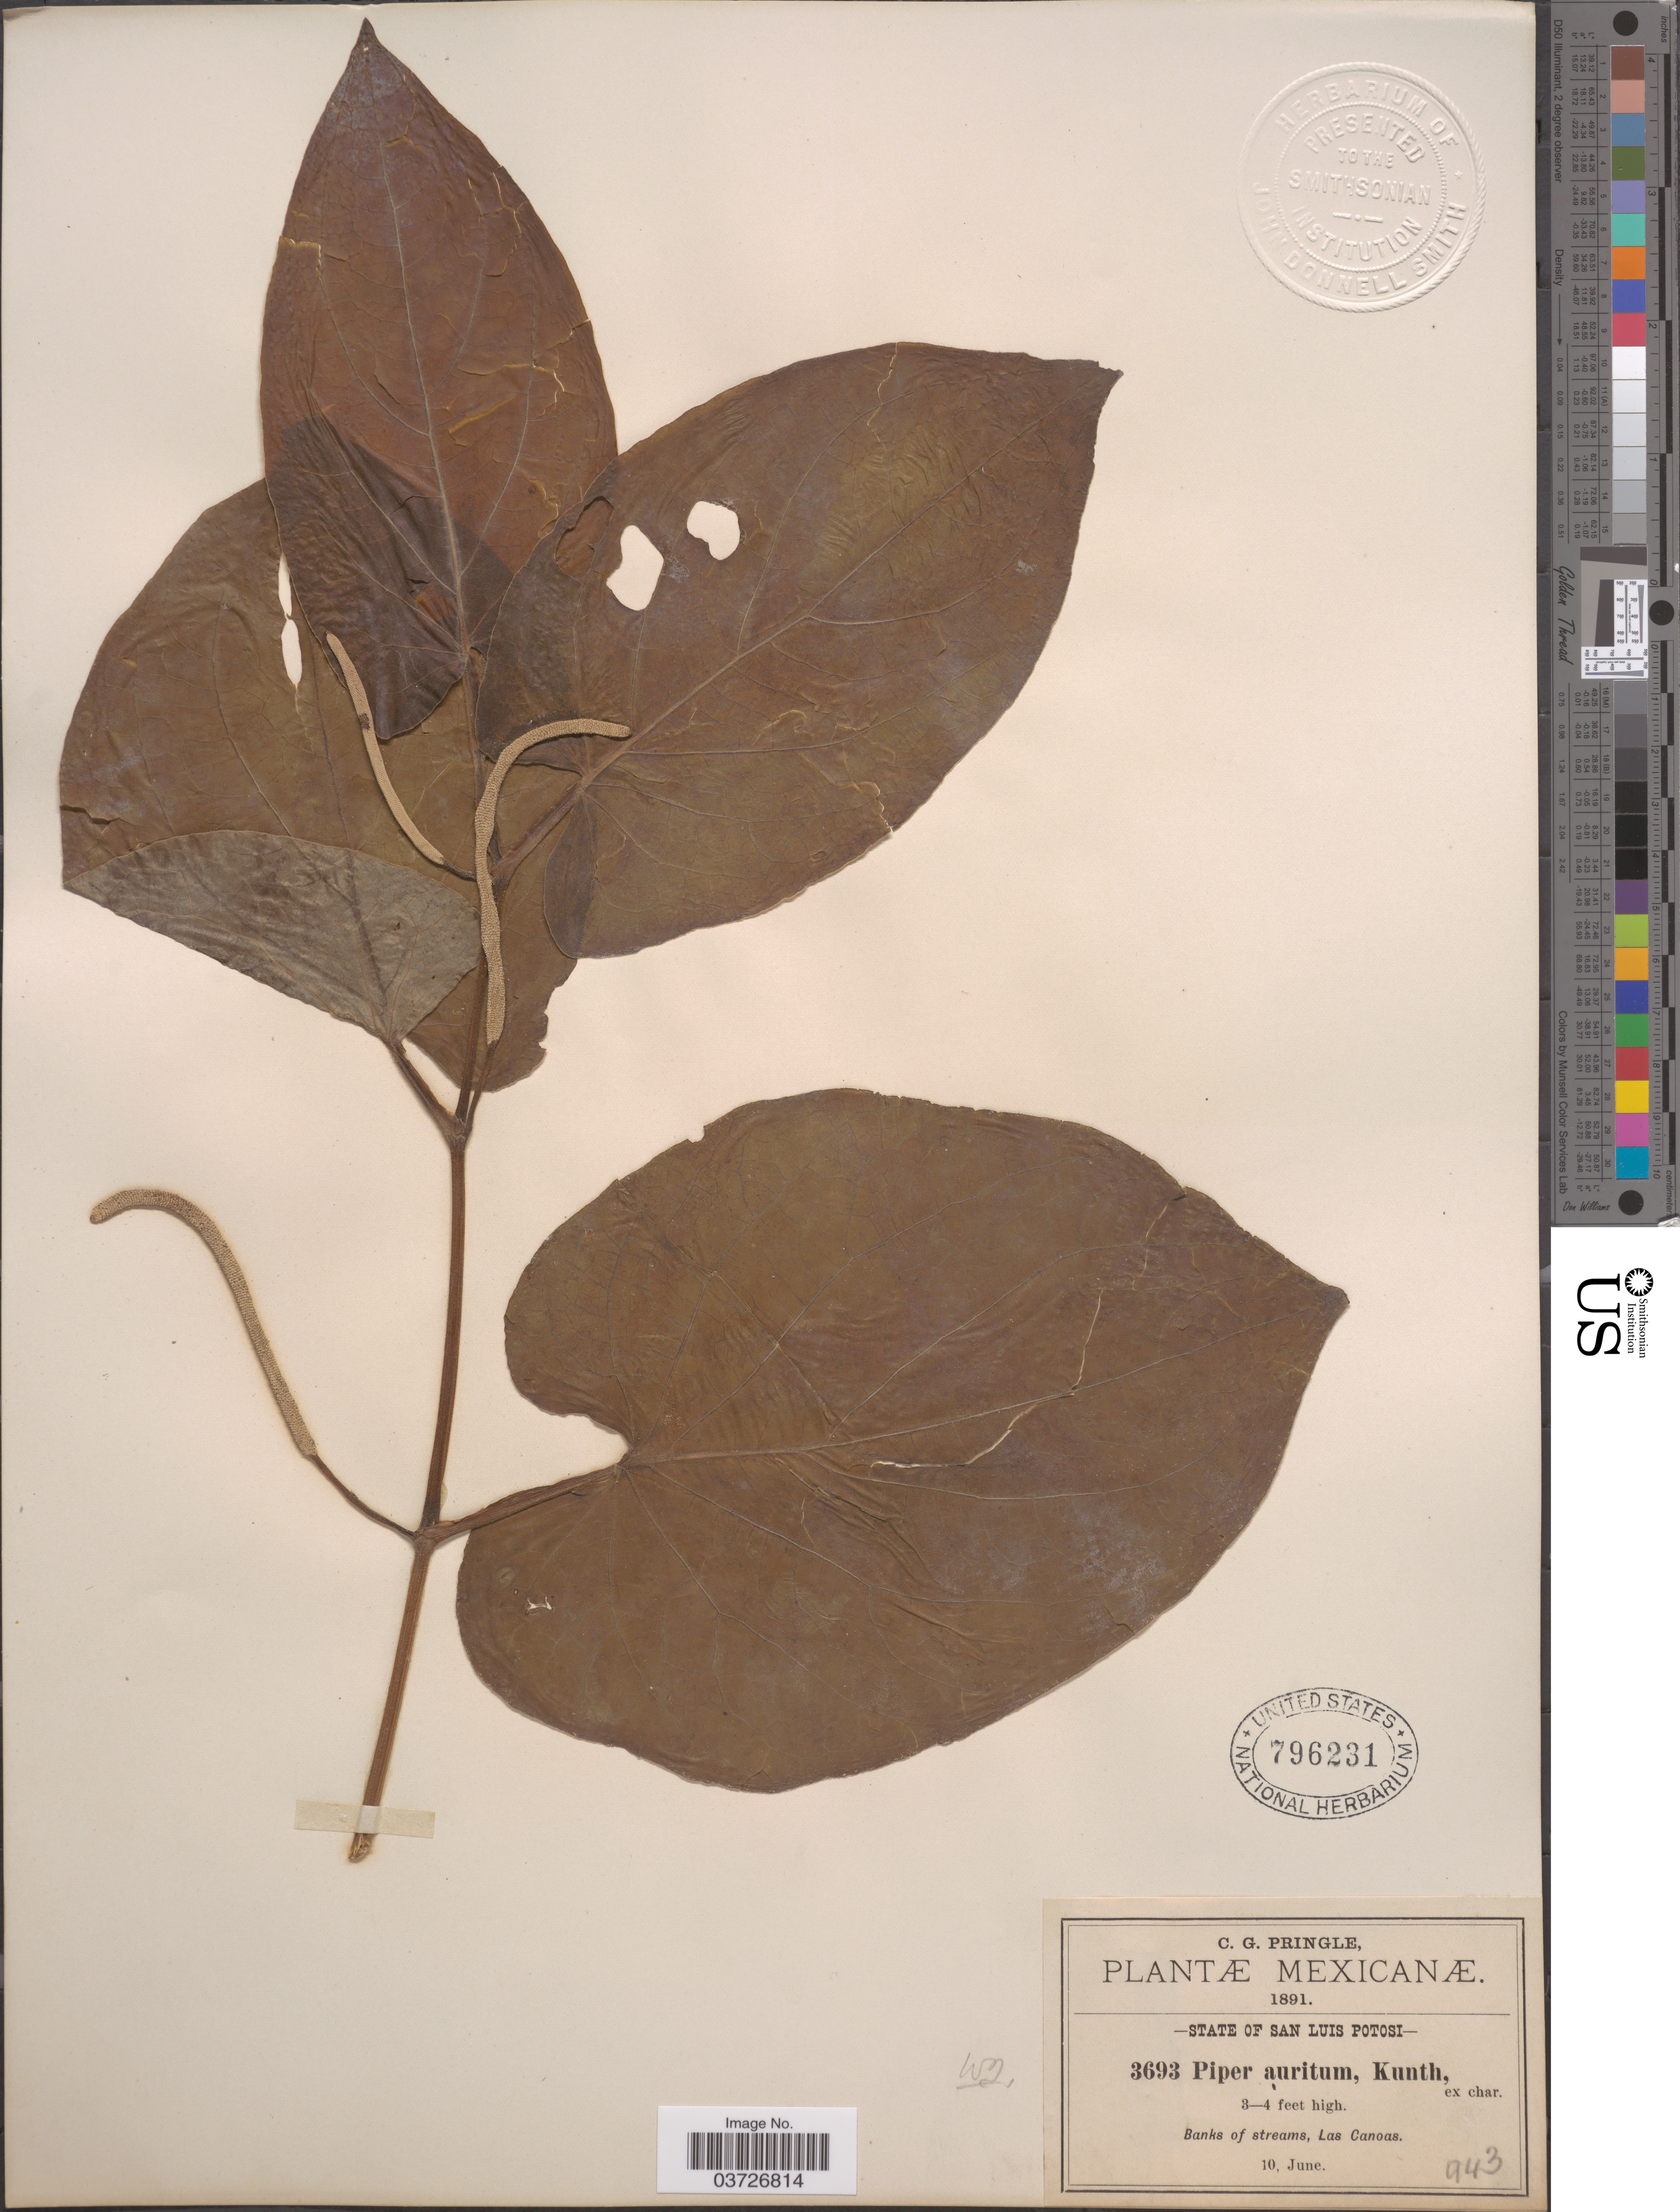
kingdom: Plantae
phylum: Tracheophyta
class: Magnoliopsida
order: Piperales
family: Piperaceae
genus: Piper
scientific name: Piper auritum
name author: Kunth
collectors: C. G. Pringle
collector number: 3693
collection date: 1891-06-10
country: Mexico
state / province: San Luis Potosí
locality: Las Canoas.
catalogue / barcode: US 796231